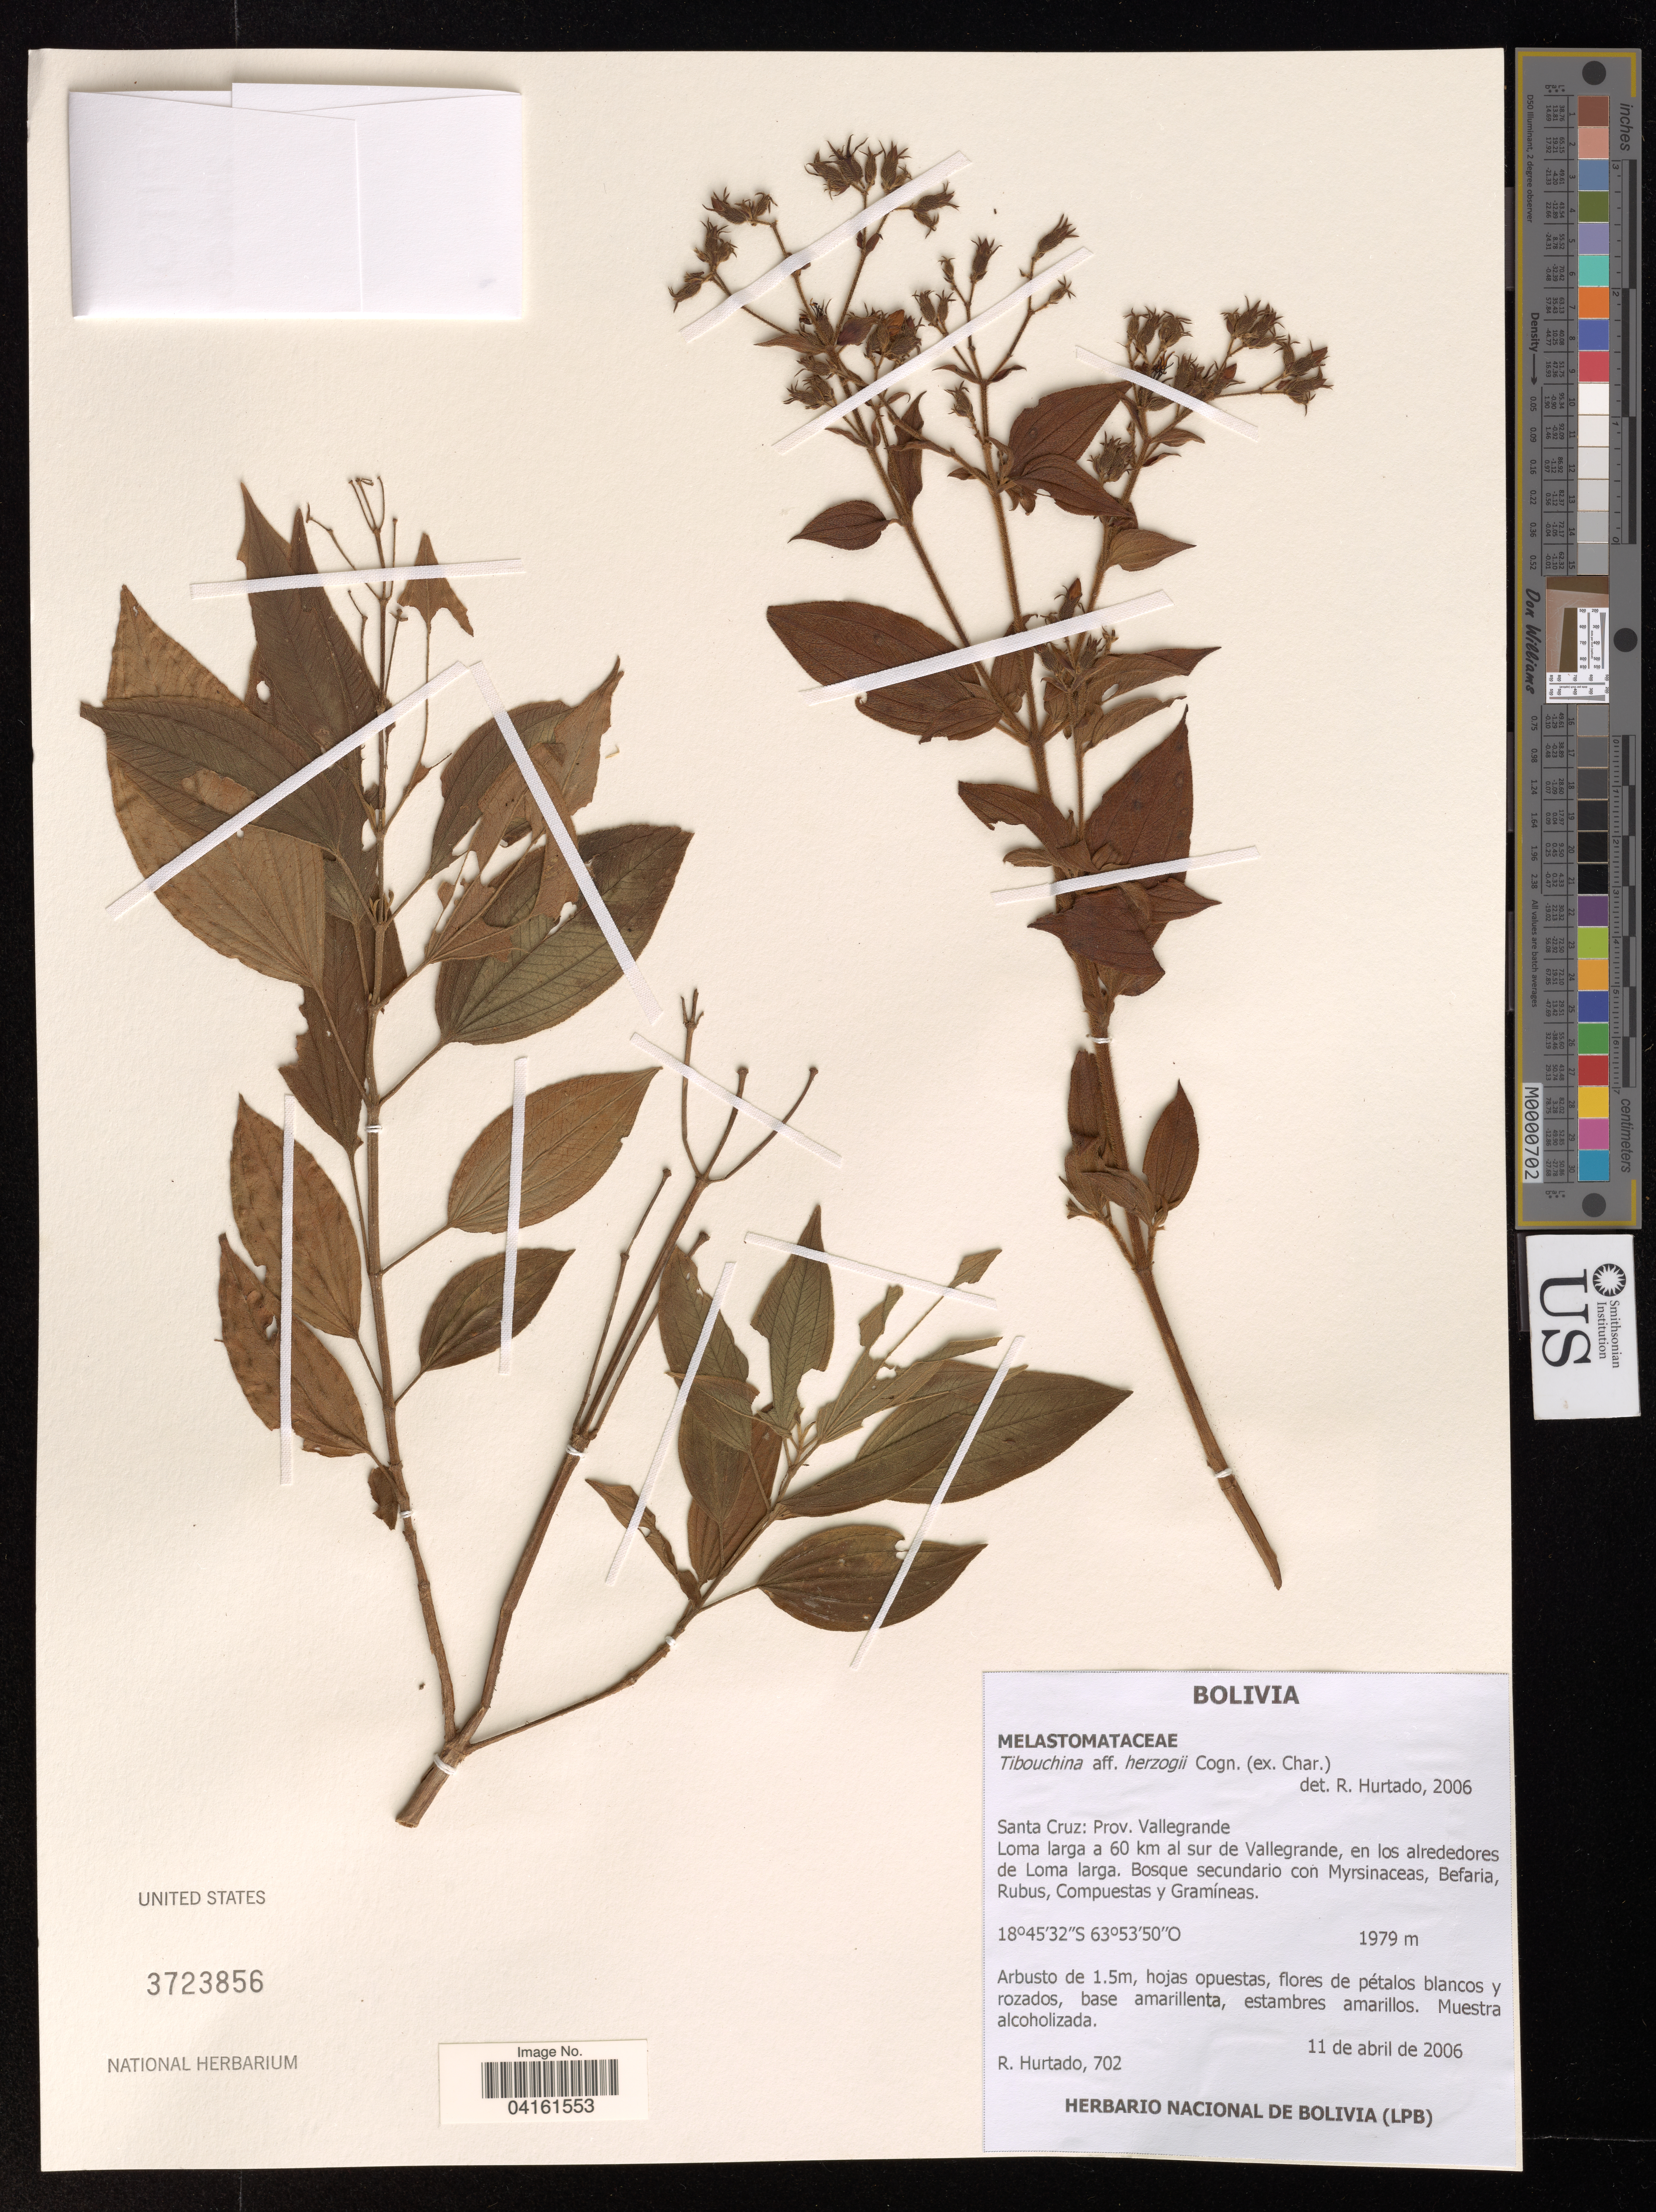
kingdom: Plantae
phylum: Tracheophyta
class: Magnoliopsida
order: Myrtales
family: Melastomataceae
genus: Tibouchina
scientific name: Tibouchina herzogii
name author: Cogn.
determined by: Hurtado, R.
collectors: R. Hurtado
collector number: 702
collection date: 2006-04-11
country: Bolivia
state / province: Santa Cruz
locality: Prov. Vallegrande. Loma larga a 60 km al sur de Vallegrande, en los alrededores de Loma larga.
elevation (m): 1979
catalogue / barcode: US 3723856